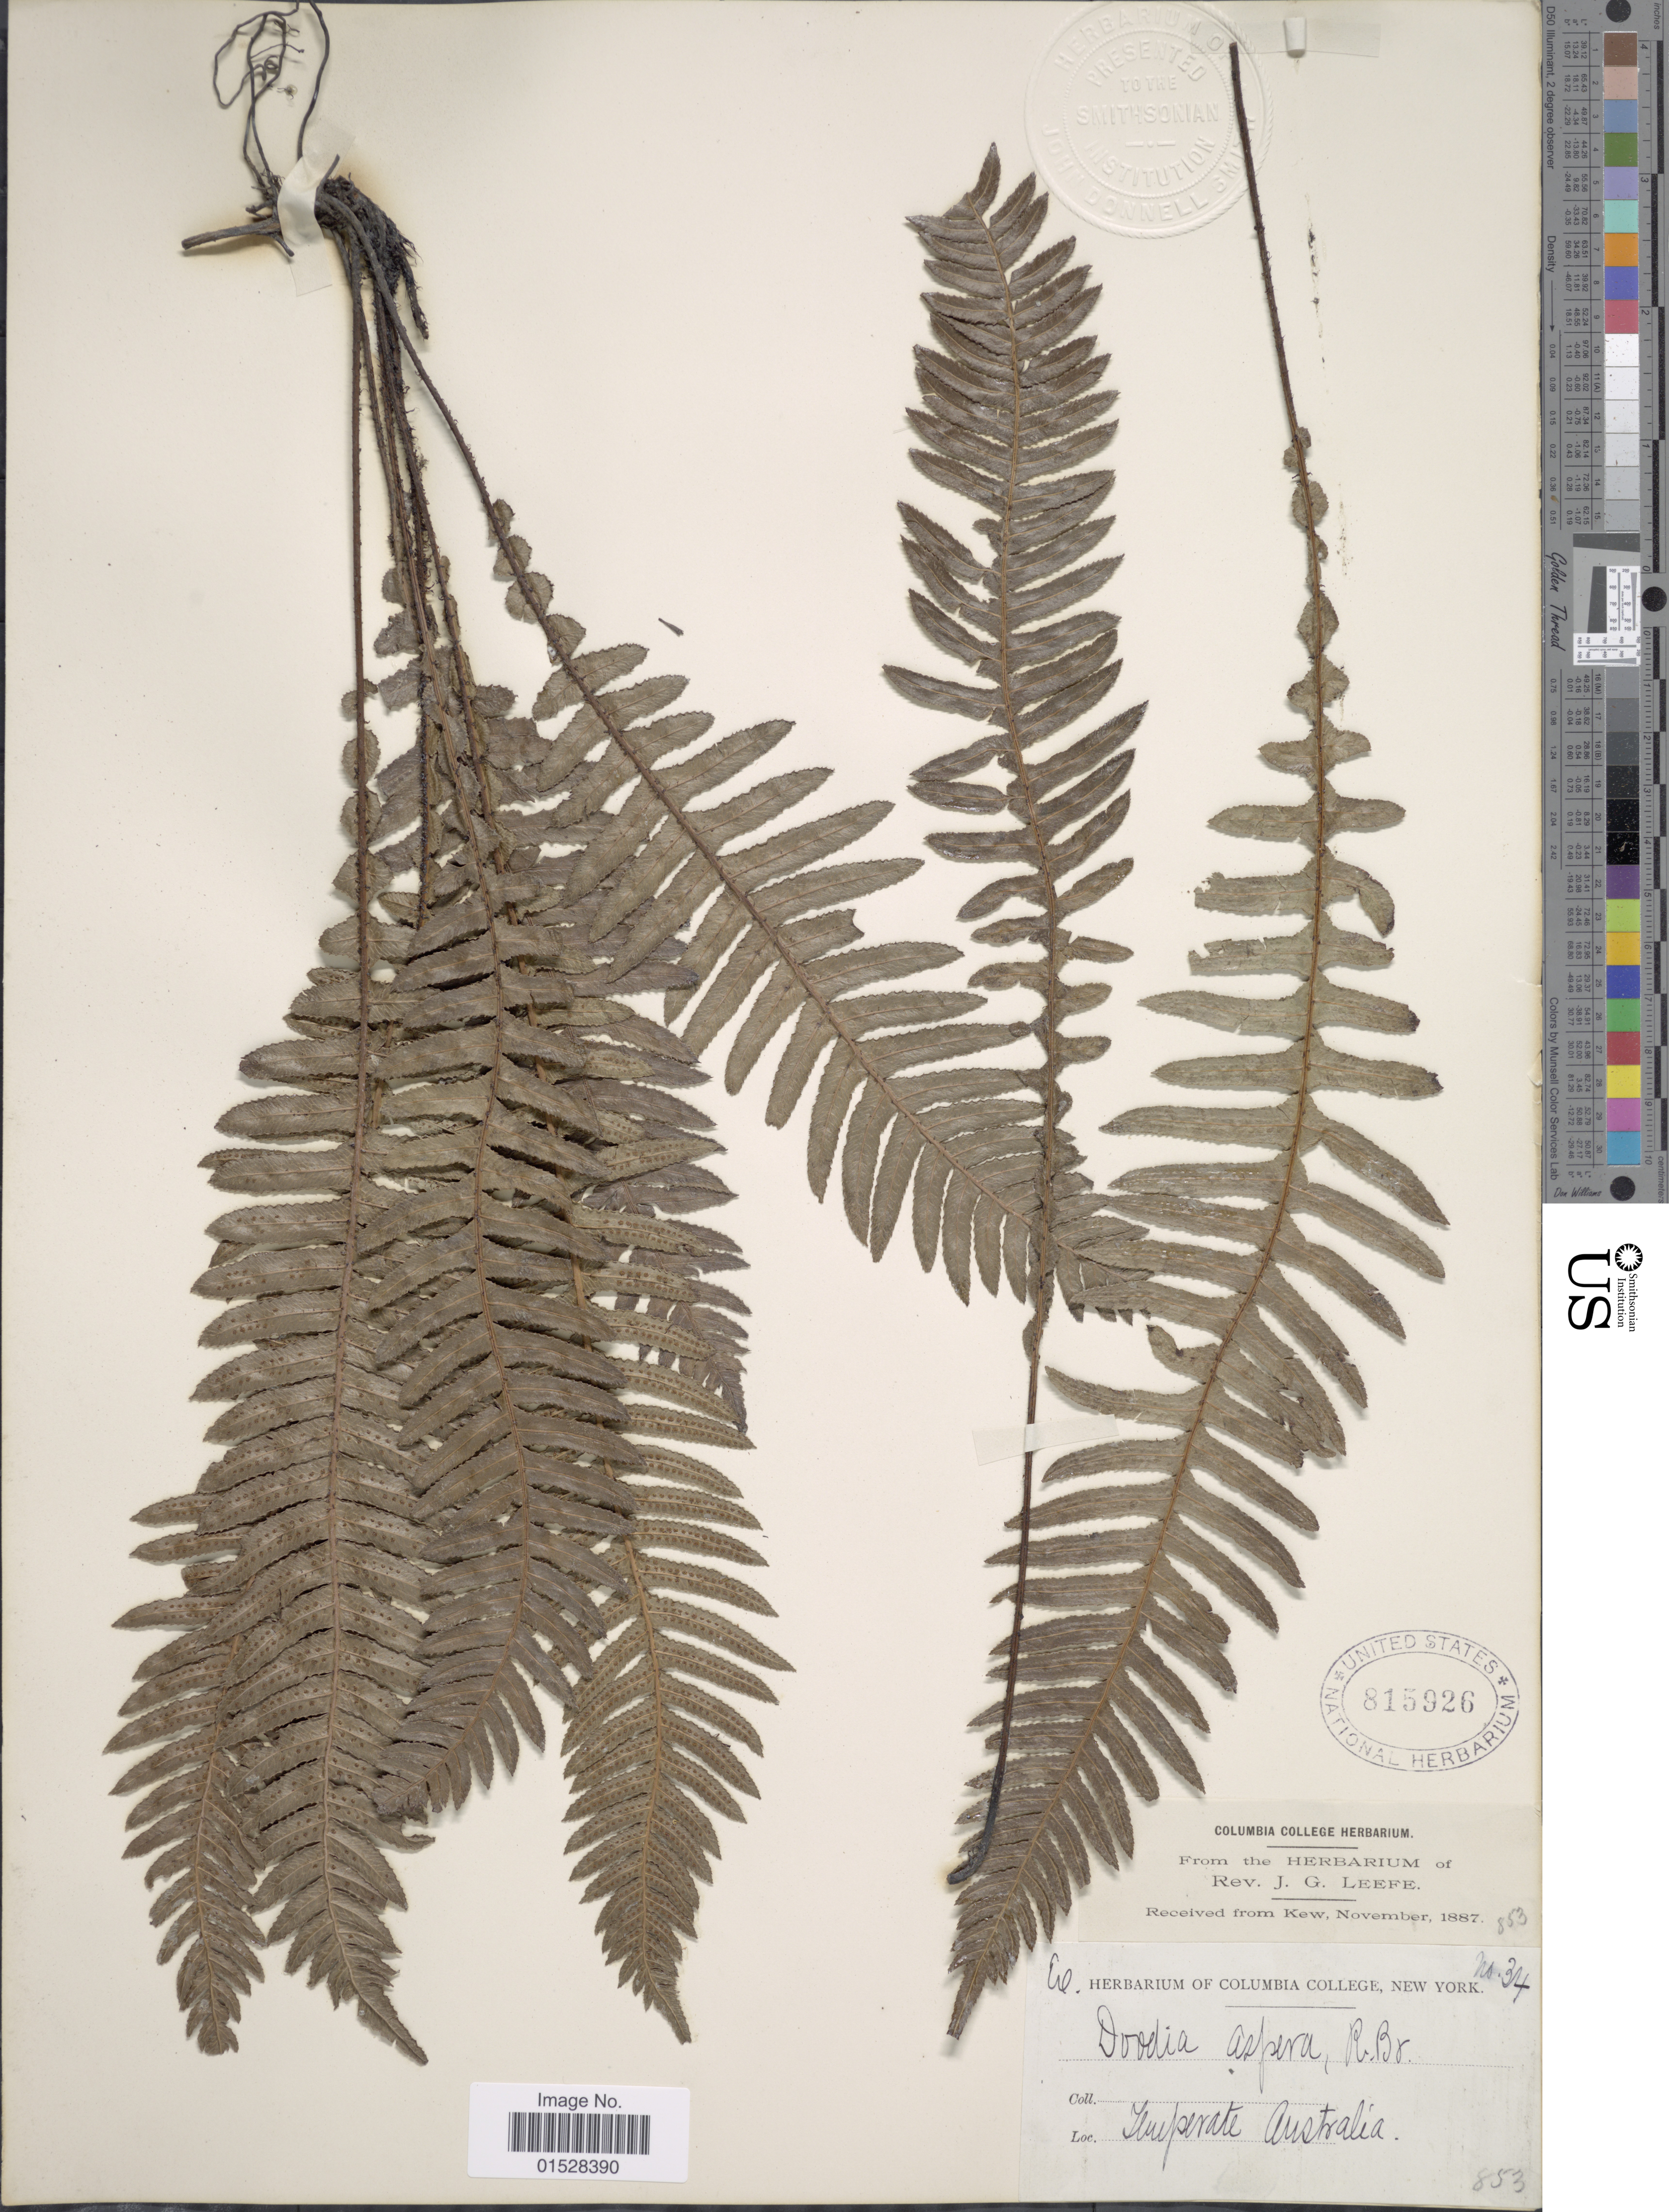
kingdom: Plantae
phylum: Tracheophyta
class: Polypodiopsida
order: Polypodiales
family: Blechnaceae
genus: Blechnum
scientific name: Blechnum neohollandicum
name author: Christenh.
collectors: ex herb. Columbia College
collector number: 34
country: Australia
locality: temperate Australia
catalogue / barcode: US 815926